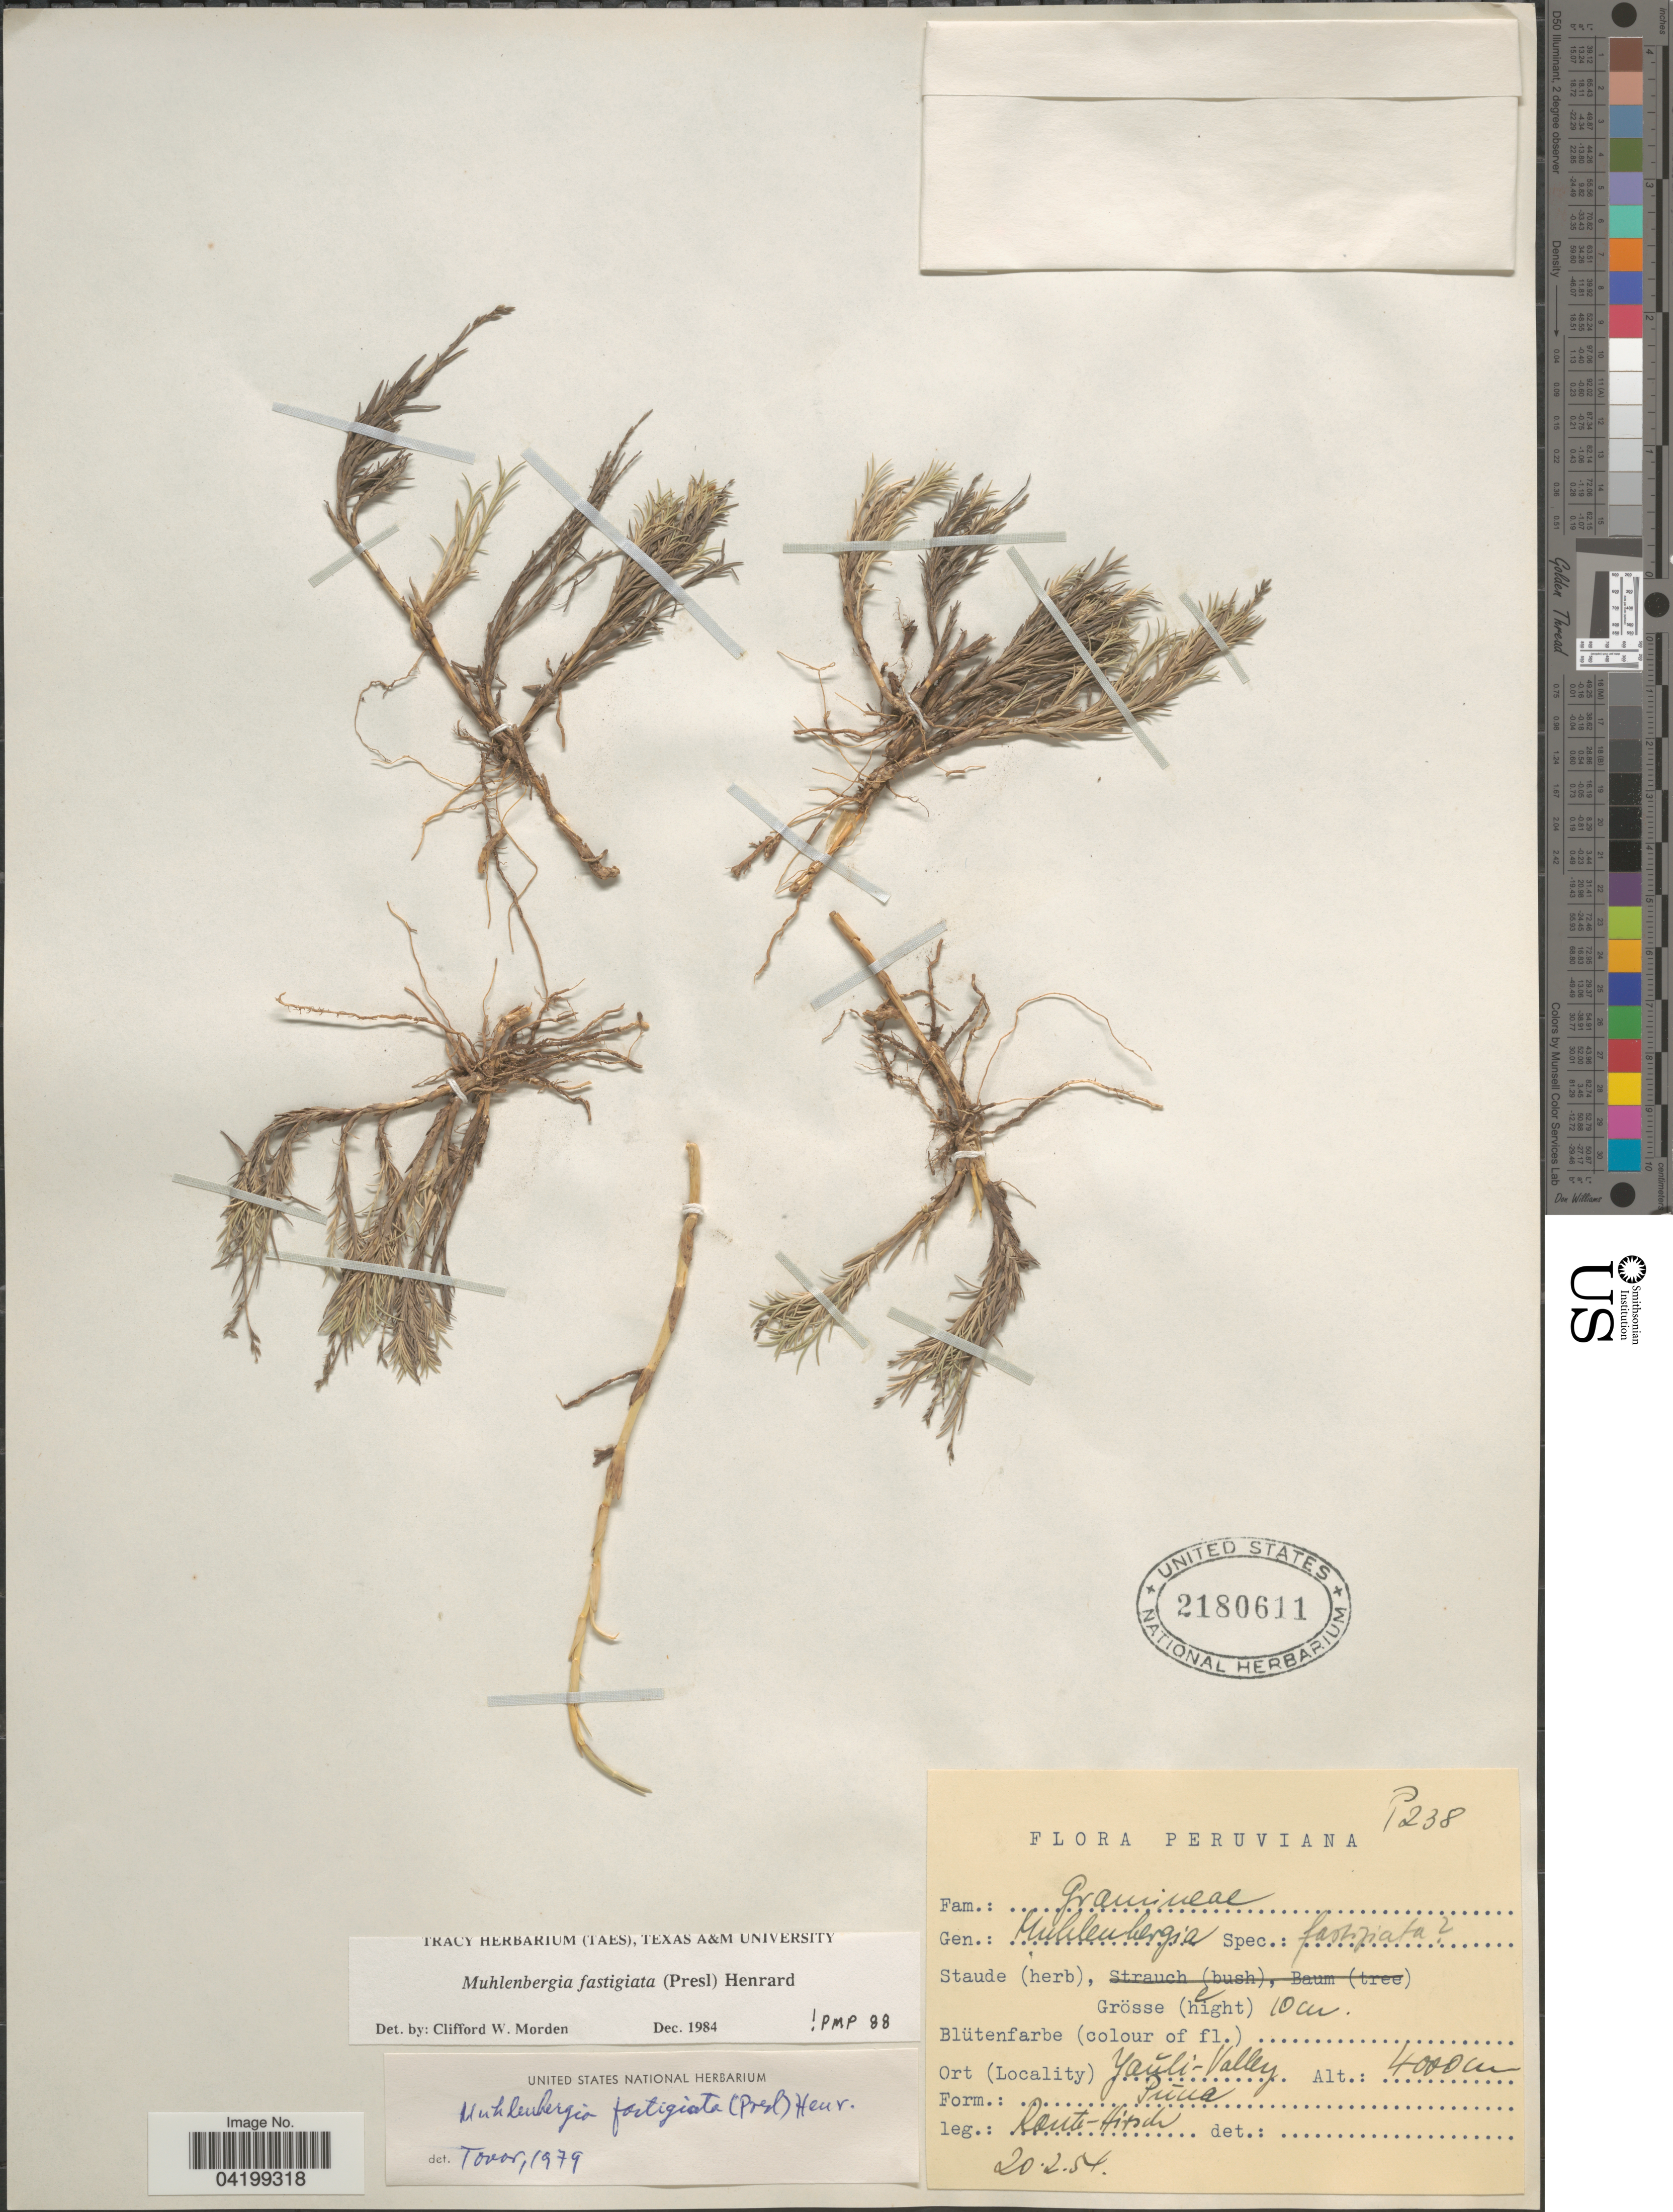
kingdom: Plantae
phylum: Tracheophyta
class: Liliopsida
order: Poales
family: Poaceae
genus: Muhlenbergia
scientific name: Muhlenbergia fastigiata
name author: (J. Presl) Henr.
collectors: -. Rauh & Hirsch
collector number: P238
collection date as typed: Transcribed d/m/y: 20/2/54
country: Peru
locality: Yaúli-Valley.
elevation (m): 4000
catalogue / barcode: US 2180611